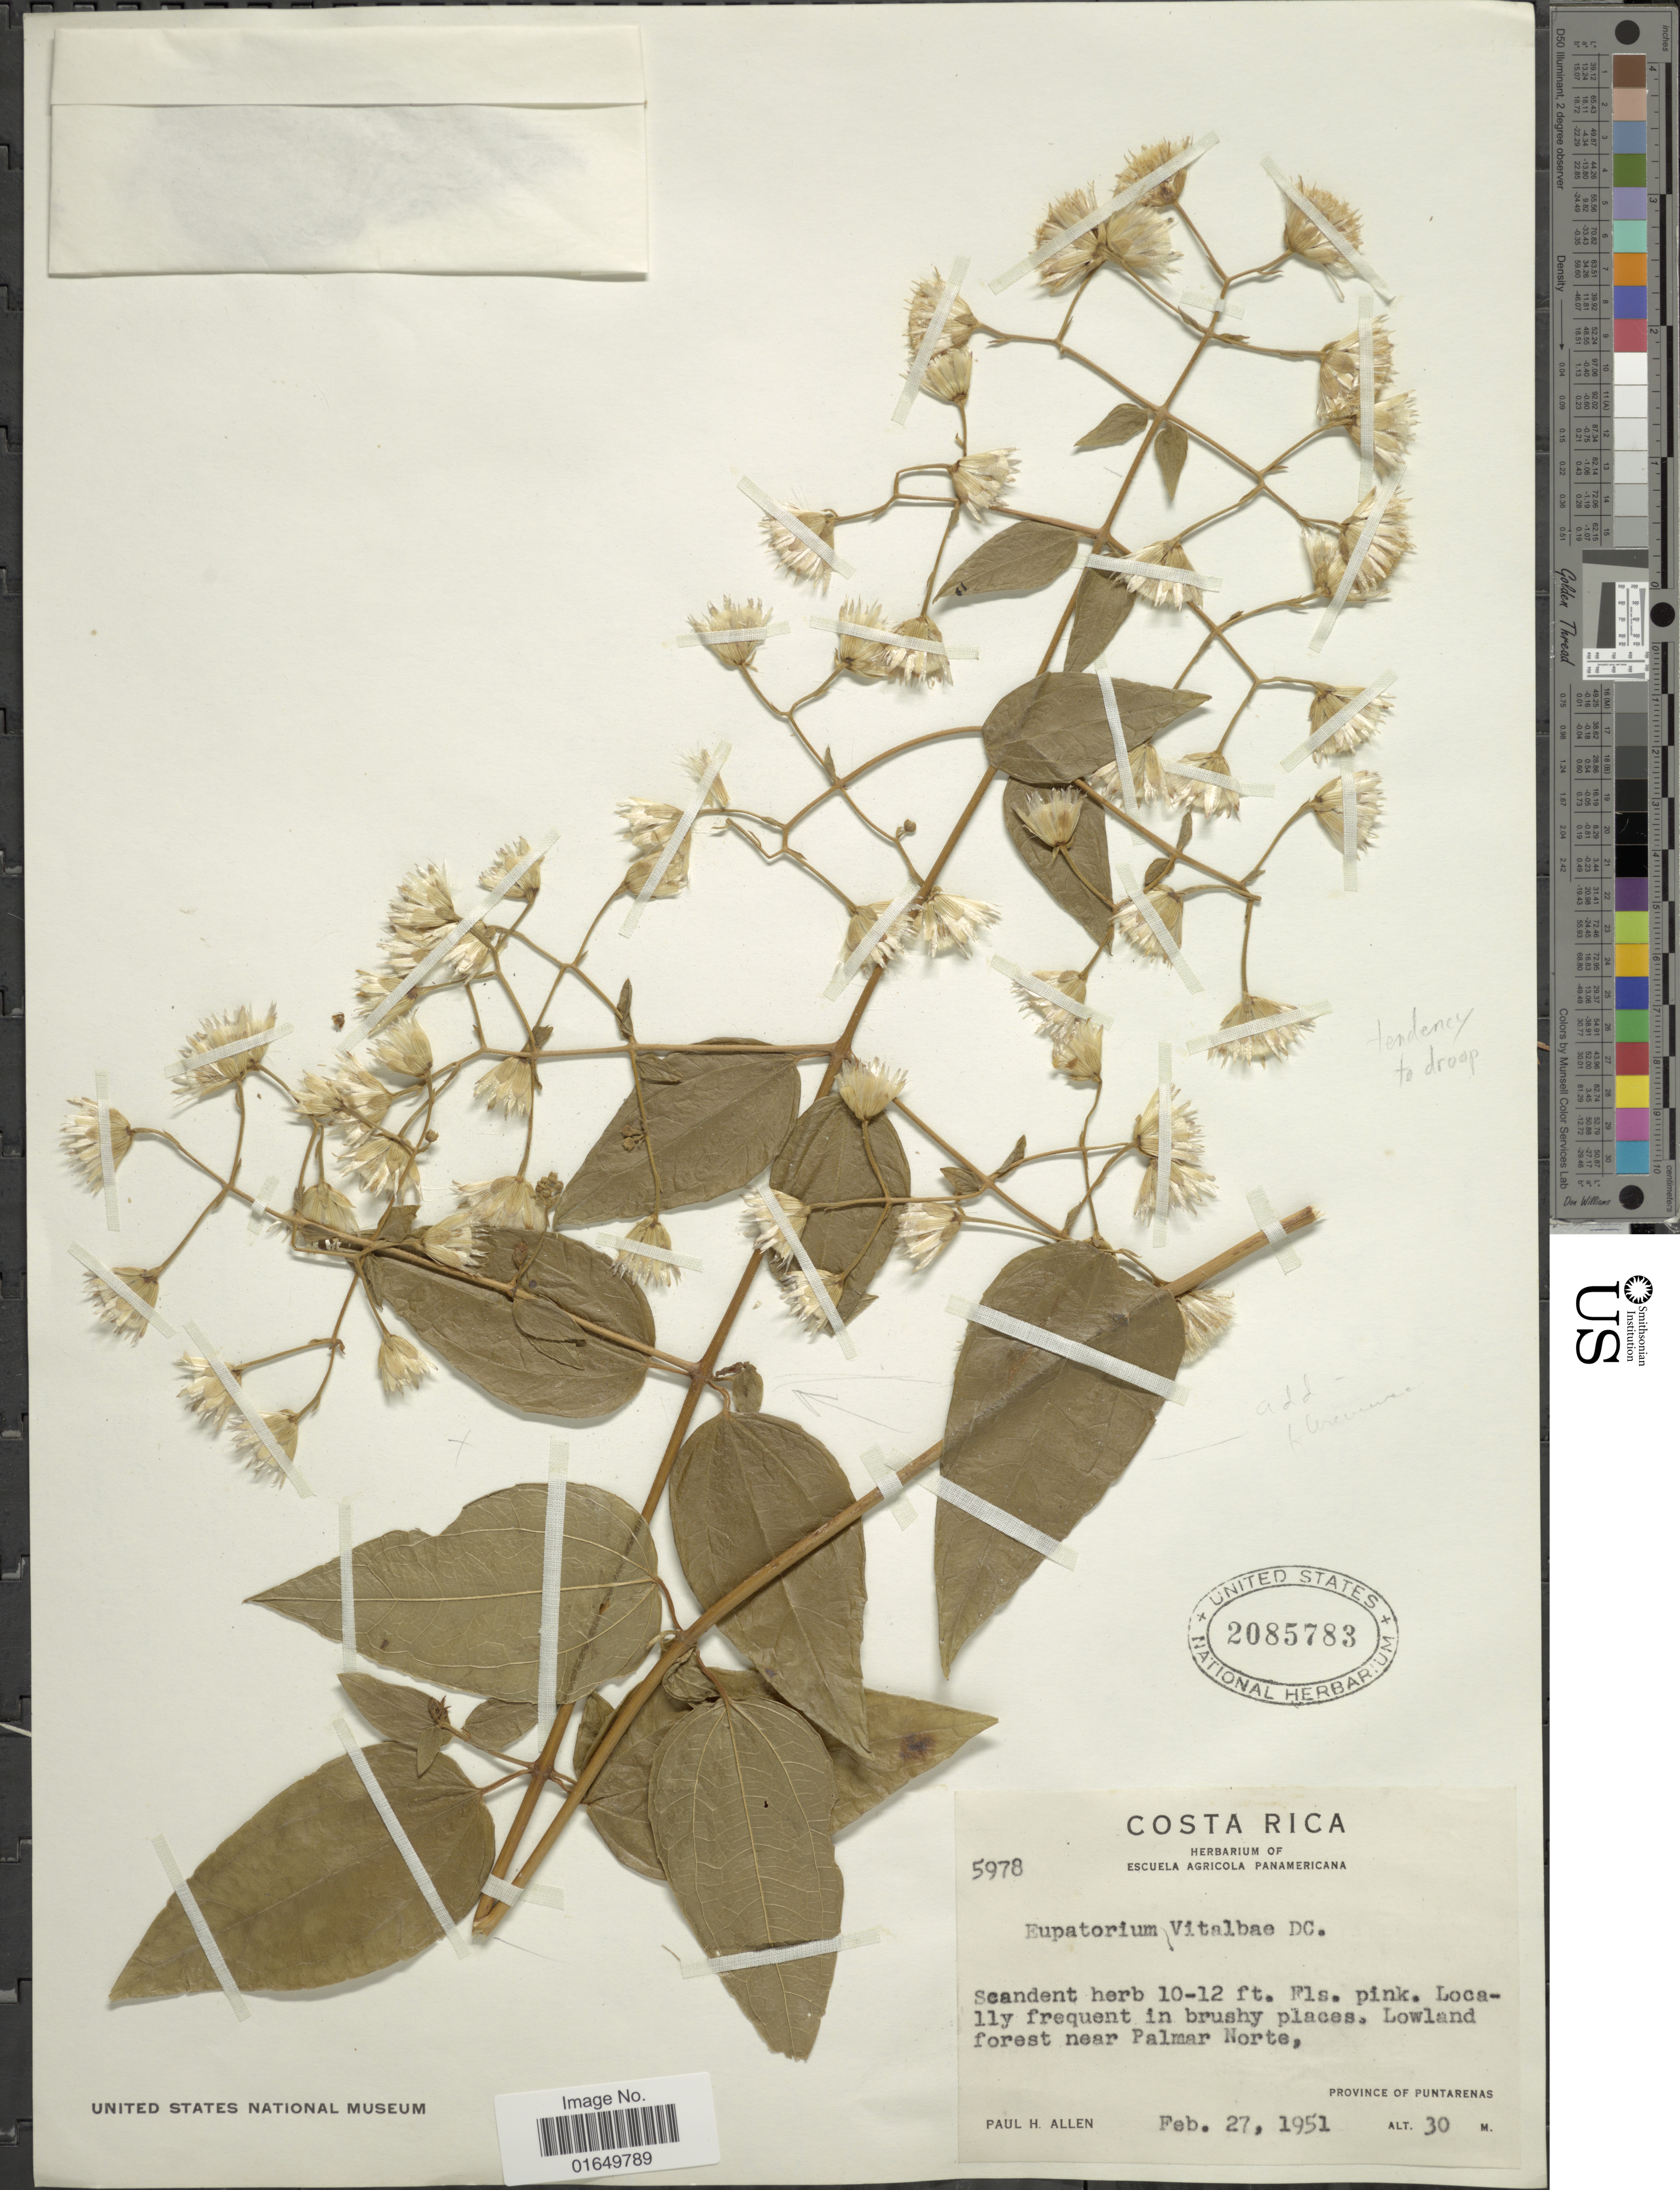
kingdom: Plantae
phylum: Tracheophyta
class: Magnoliopsida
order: Asterales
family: Asteraceae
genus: Heterocondylus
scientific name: Heterocondylus vitalbae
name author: (DC.) R.M. King & H. Rob.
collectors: P. H. Allen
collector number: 5978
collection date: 1951-02-27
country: Costa Rica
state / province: Puntarenas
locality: Lowland forest near Palmar Norte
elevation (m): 30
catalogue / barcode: US 2085783